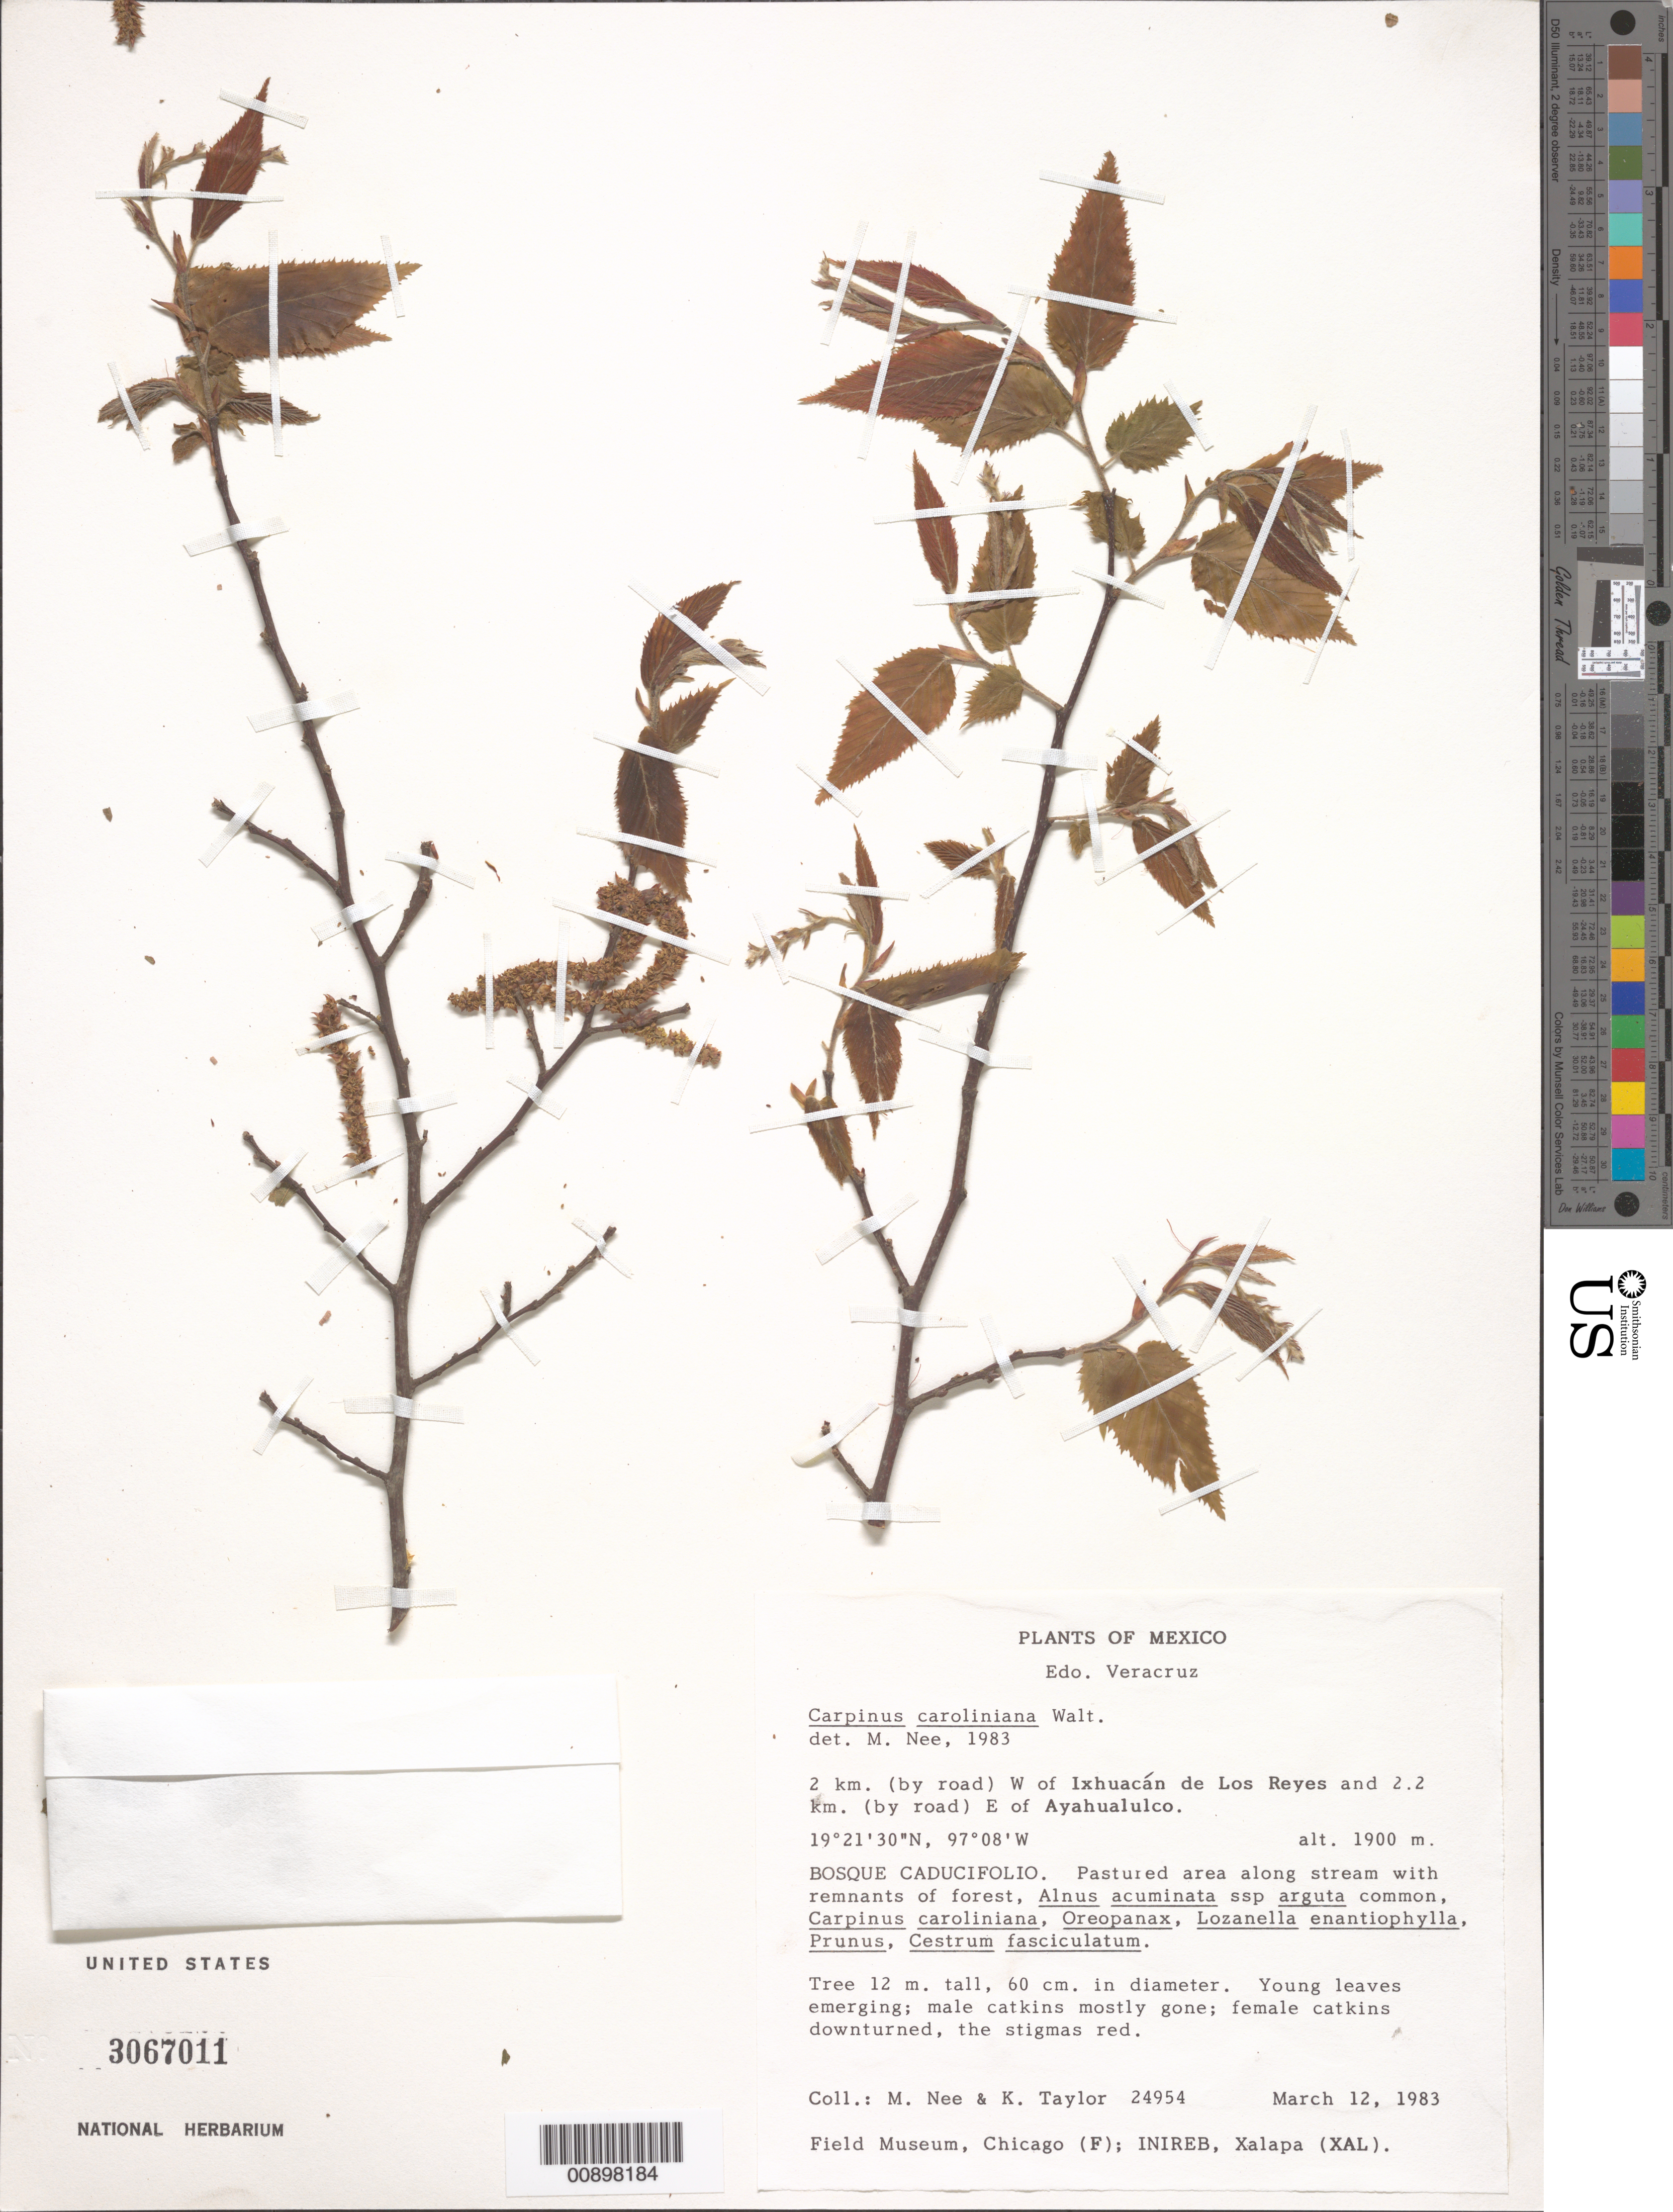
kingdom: Plantae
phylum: Tracheophyta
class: Magnoliopsida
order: Fagales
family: Betulaceae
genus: Carpinus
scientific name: Carpinus caroliniana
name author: Walter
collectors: M. Nee & K. Taylor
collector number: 24954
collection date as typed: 12 Mar 1983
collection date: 1983-03-12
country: Mexico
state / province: Veracruz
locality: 2 km. (by road) W of Ixhuacán de los Reyes and 2.2 km. (by road) E of Ayahualulco.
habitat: Bosque Caducifolio. Pastured area along stream w/remnants of forest, Alnus acuminata ssp arguta common, Carpinus caroliniana,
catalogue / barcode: US 3067011